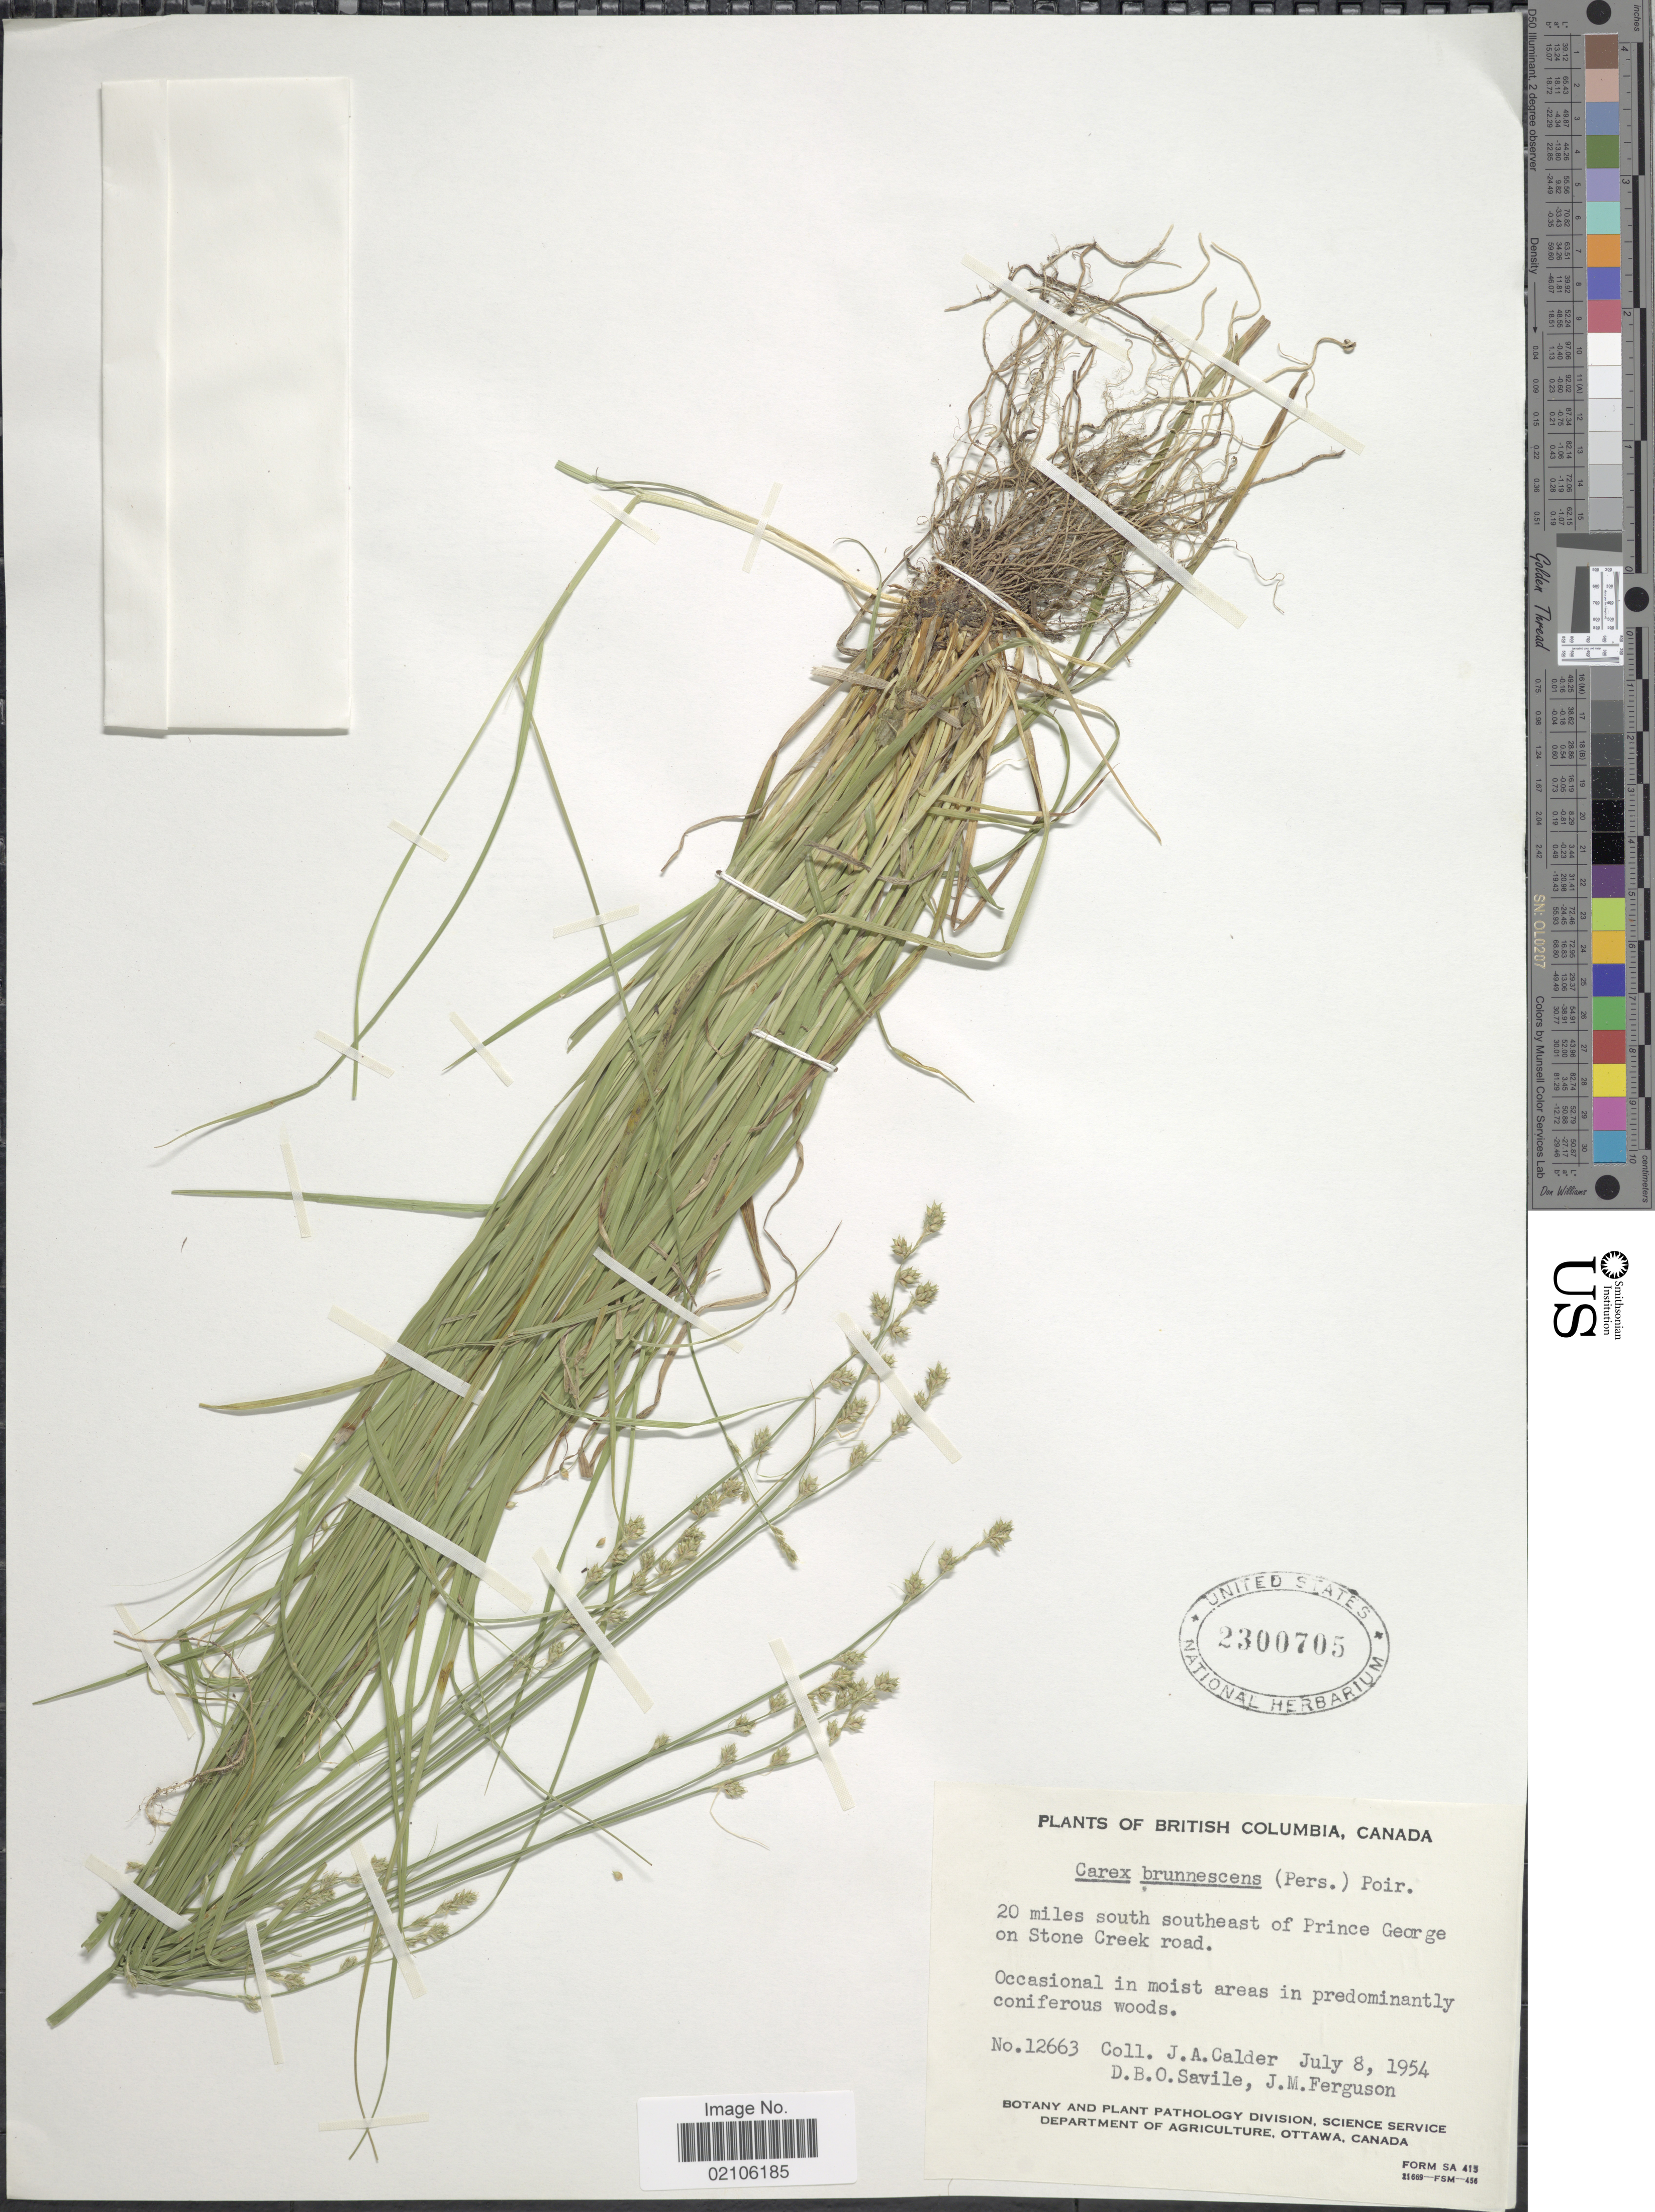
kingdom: Plantae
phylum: Tracheophyta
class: Liliopsida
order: Poales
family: Cyperaceae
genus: Carex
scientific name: Carex brunnescens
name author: (Pers.) Poir.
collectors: J. A. Calder, D. Savile & J. M. Ferguson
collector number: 12663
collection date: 1954-07-08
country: Canada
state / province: British Columbia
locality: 20 miles south southeast of Prince George on Stone Creek road, occasional in moist areas in predominantly in conferous woods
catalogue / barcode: US 2300705